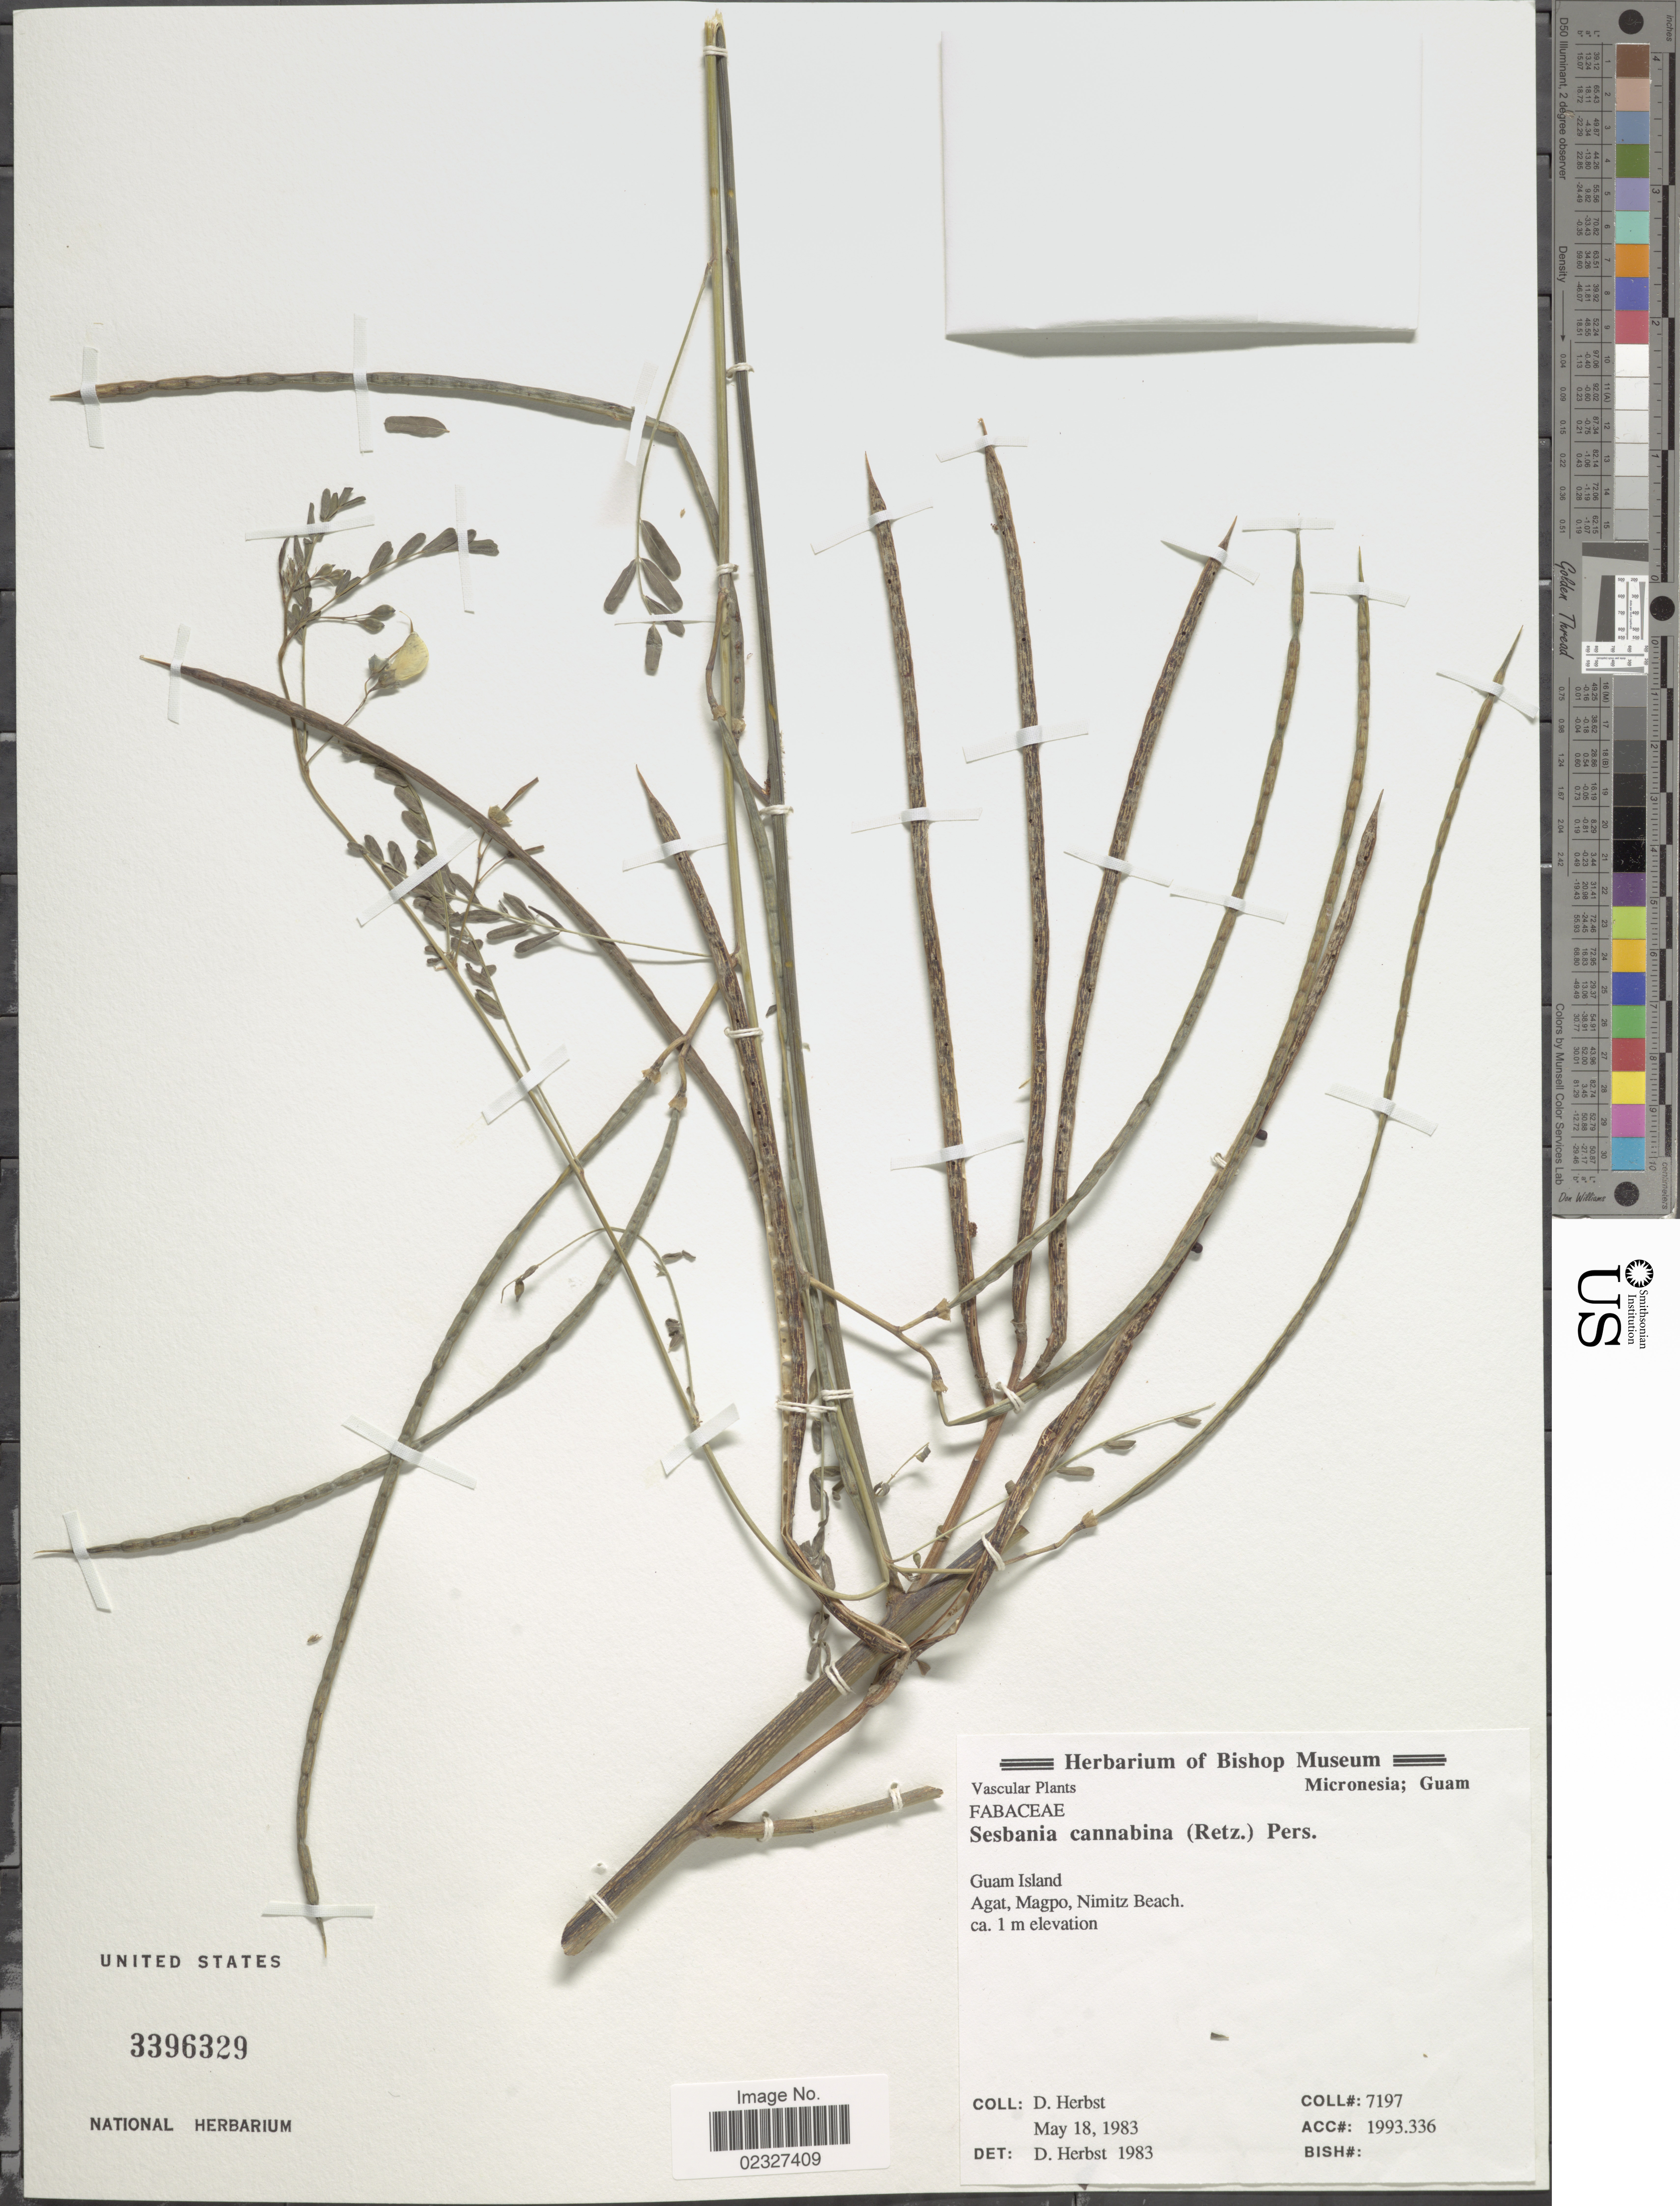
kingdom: Plantae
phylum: Tracheophyta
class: Magnoliopsida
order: Fabales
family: Fabaceae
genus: Sesbania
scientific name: Sesbania cannabina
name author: (Retz.) Poir.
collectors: D. Herbst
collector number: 7197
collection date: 1983-05-18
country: Guam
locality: Micronesia, Guam Island, Agat, Magpo, Nimitz Beach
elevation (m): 1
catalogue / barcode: US 3396329